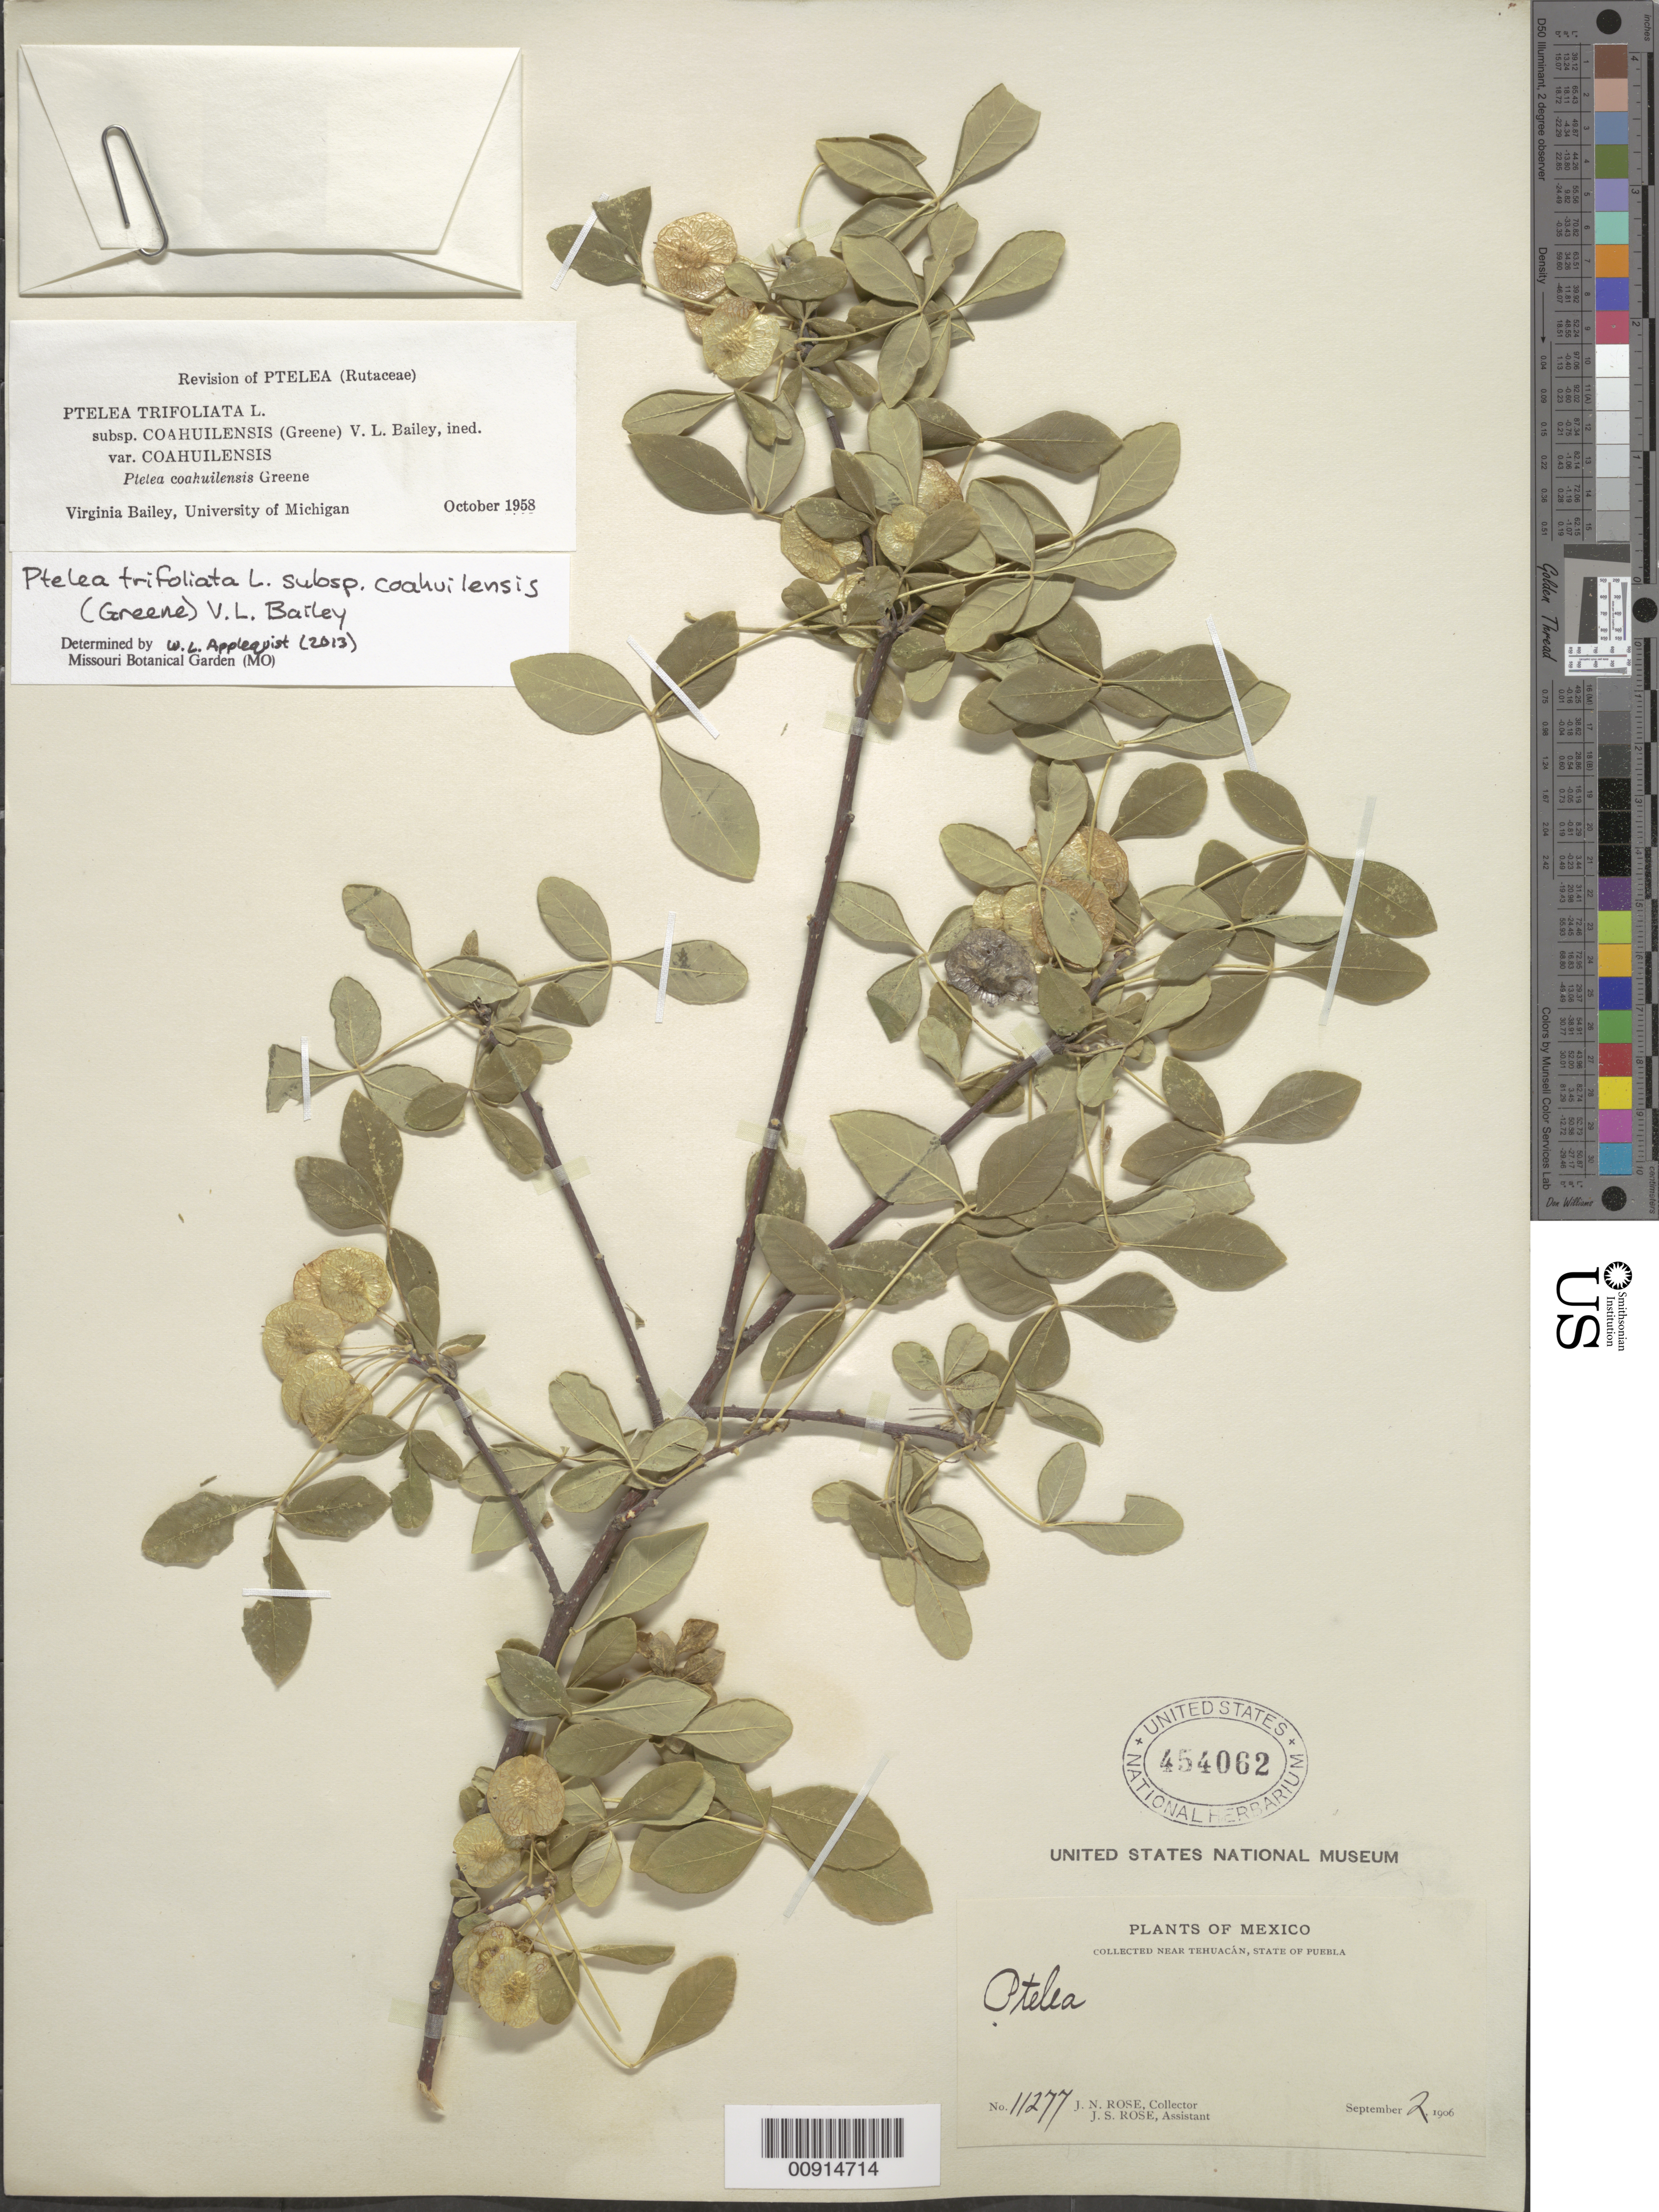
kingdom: Plantae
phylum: Tracheophyta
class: Magnoliopsida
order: Sapindales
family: Rutaceae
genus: Ptelea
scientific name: Ptelea trifoliata subsp. coahuilensis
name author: (Greene) V. L. Bailey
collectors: J. N. Rose & J. S. Rose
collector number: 11277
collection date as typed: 02 Sep 1906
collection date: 1906-09-02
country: Mexico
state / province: Puebla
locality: Near Tehuacán, State of Puebla.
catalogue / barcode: US 454062